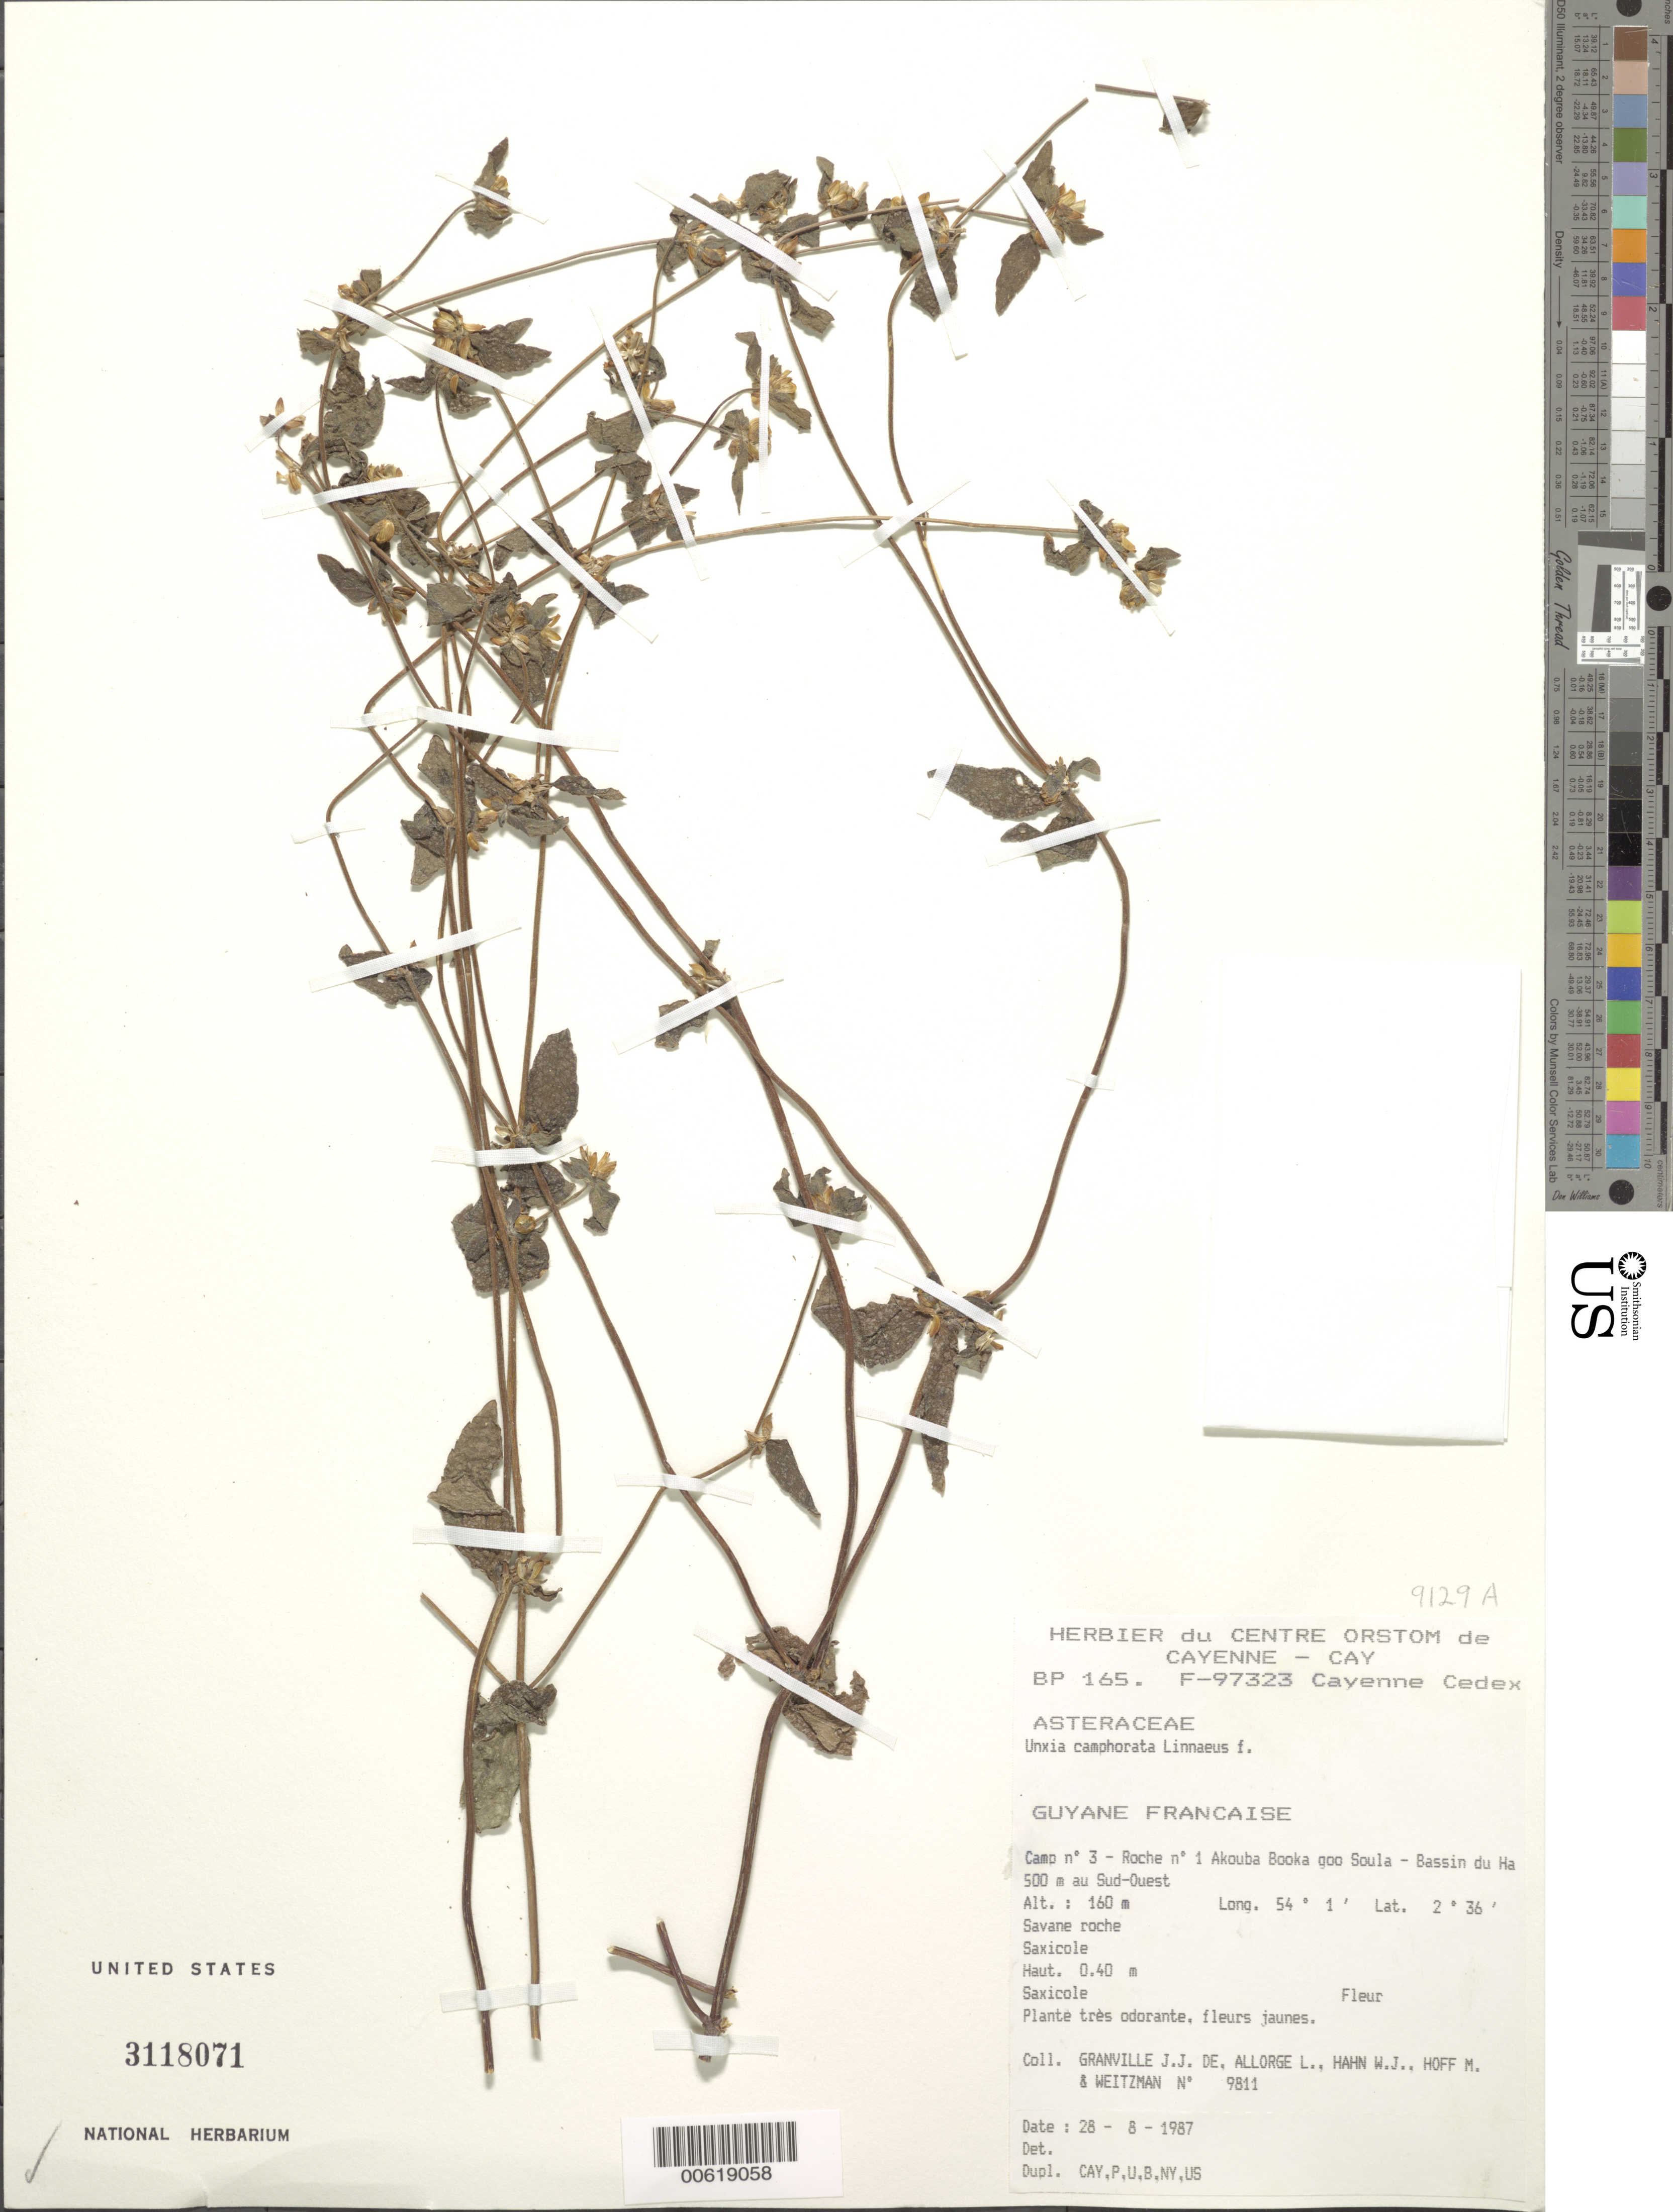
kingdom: Plantae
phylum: Tracheophyta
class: Magnoliopsida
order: Asterales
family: Asteraceae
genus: Unxia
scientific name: Unxia camphorata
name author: L. f.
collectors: J.-J. de Granville, L. Allorge, W. J. Hahn, M. Hoff & A. L. Weitzman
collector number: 9811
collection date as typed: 28-Aug-87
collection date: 1987-08-28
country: French Guiana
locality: Akouba Booka goo Soula, Camp #3, Roche no. 1, Bassin du Haut-Marouini, 500 m au Sud-Ouest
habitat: Savane roche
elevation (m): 160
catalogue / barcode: US 3118071